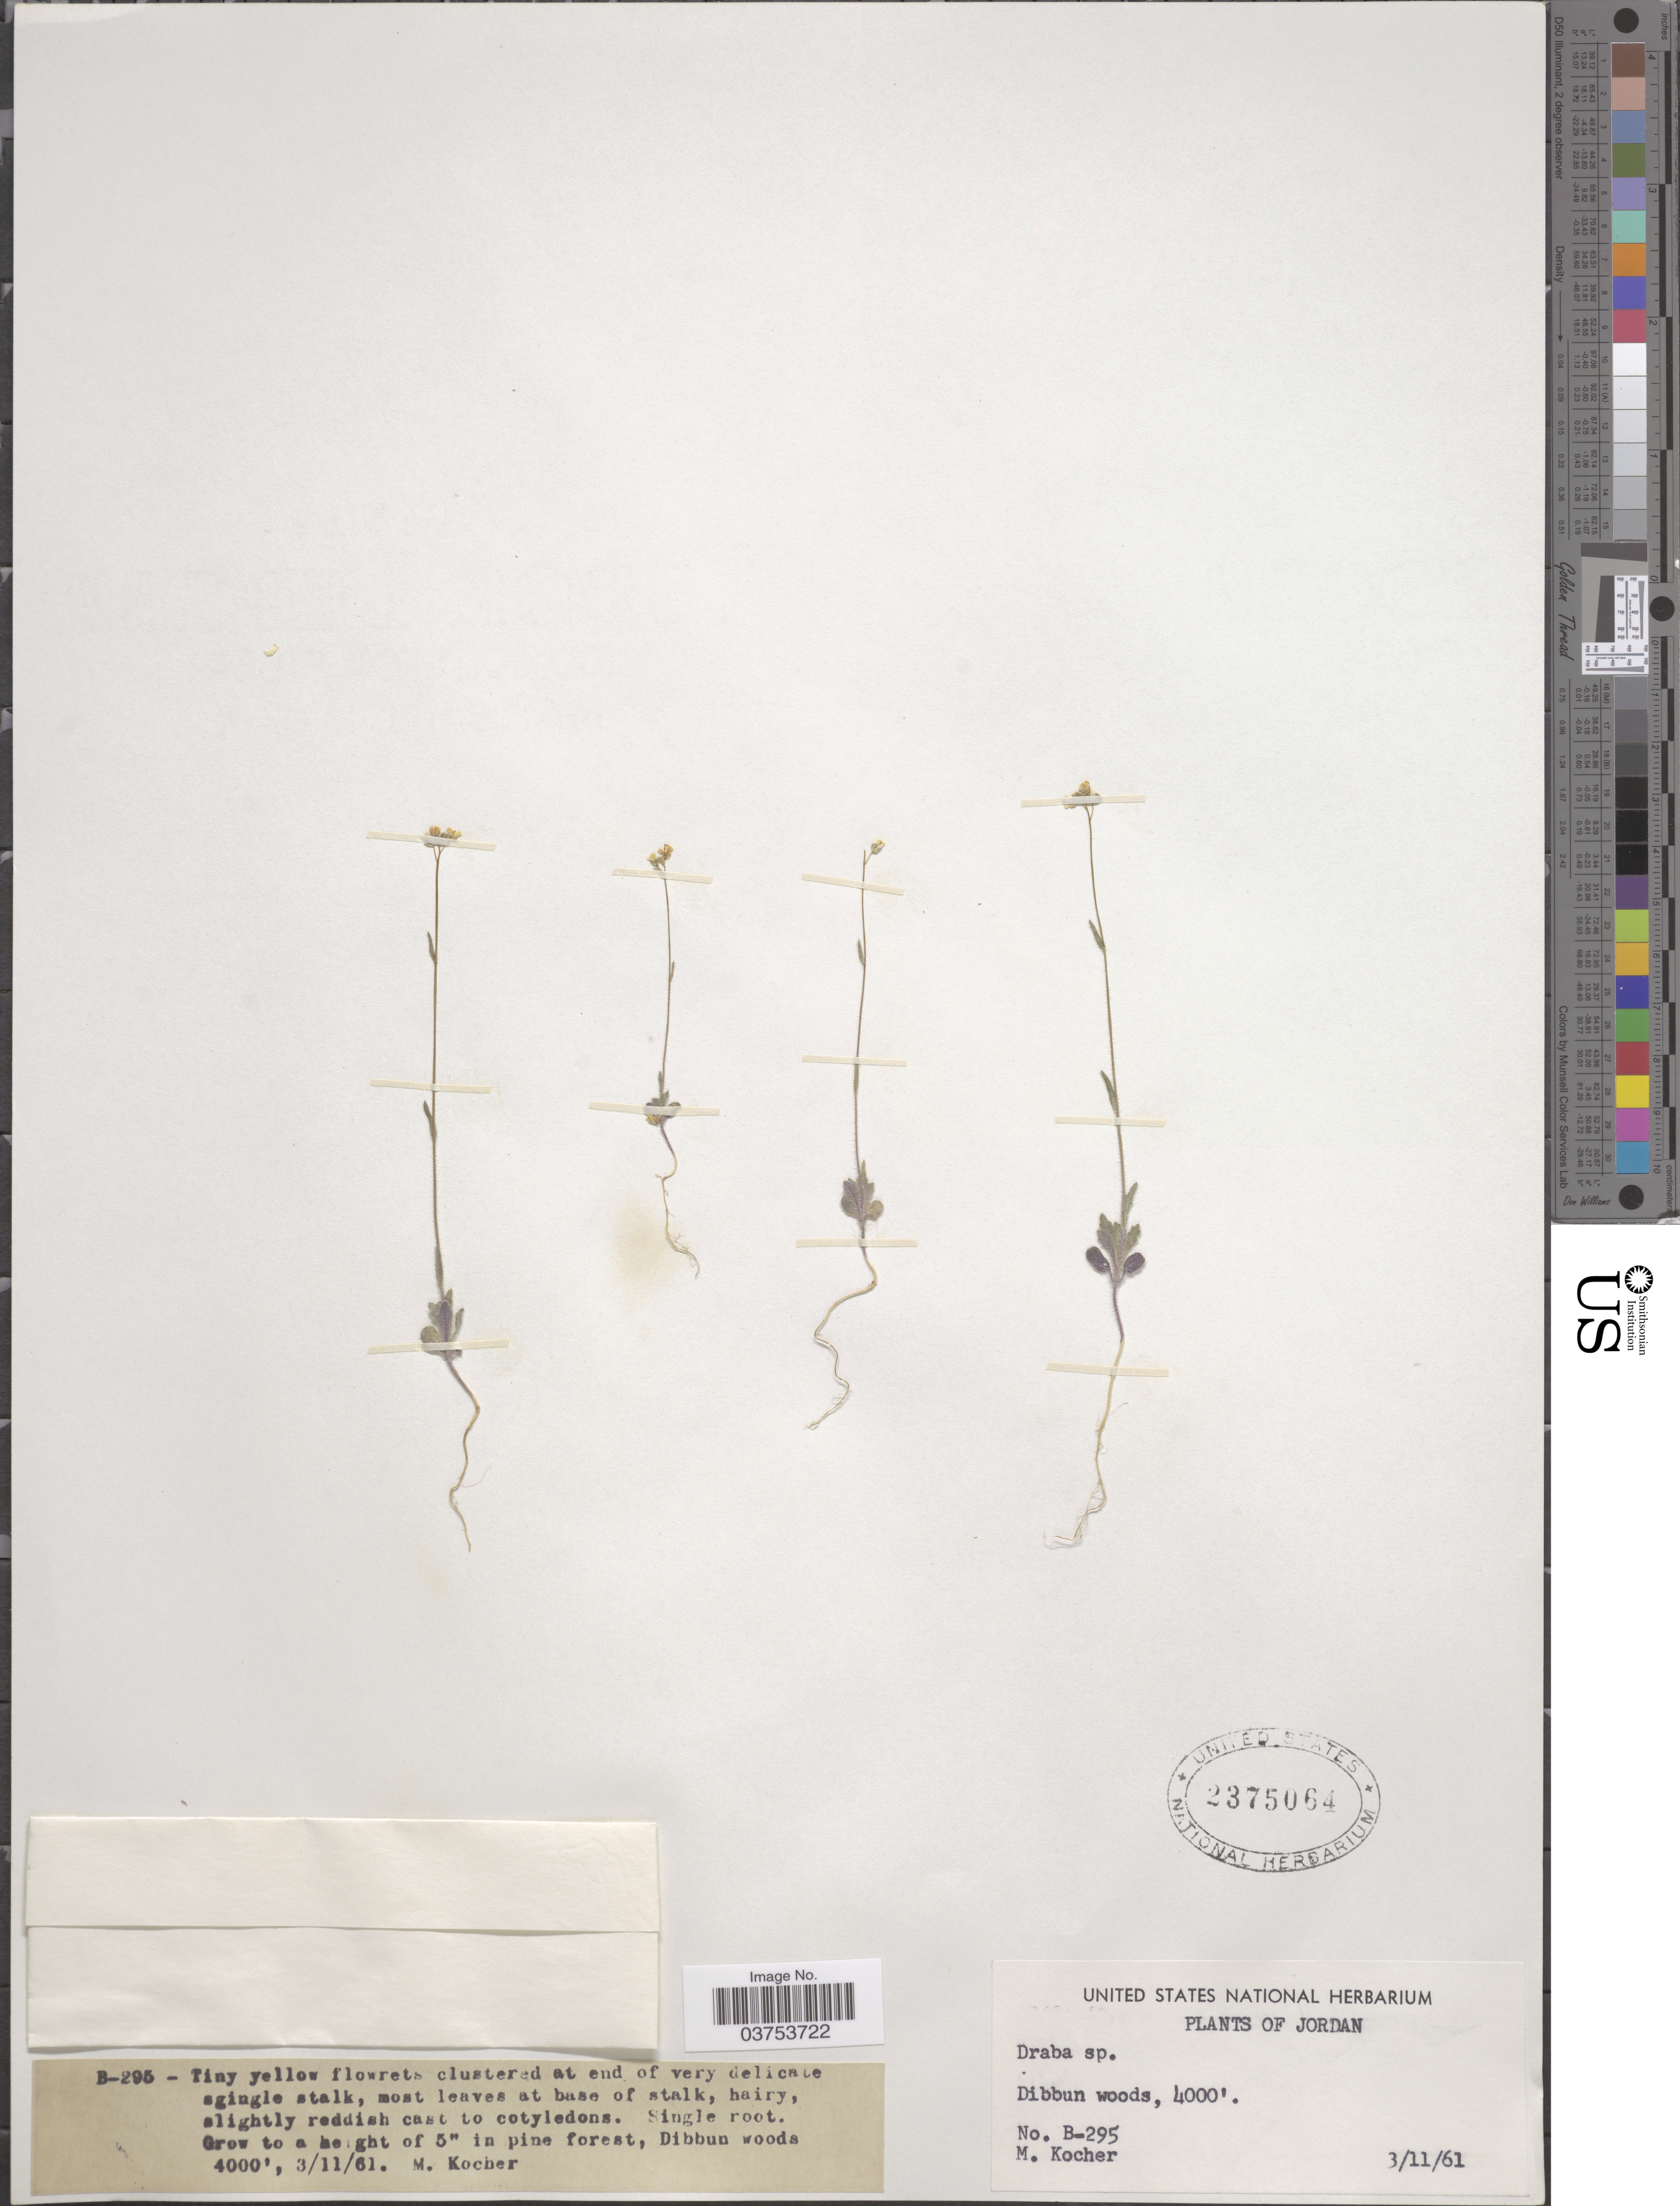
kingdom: Plantae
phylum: Tracheophyta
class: Magnoliopsida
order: Brassicales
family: Brassicaceae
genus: Draba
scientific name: Draba sp.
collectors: M. Kocher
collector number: B-295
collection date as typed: Transcribed d/m/y: 3/11/61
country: Jordan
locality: Dibbun woods.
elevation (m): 1219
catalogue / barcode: US 2375064